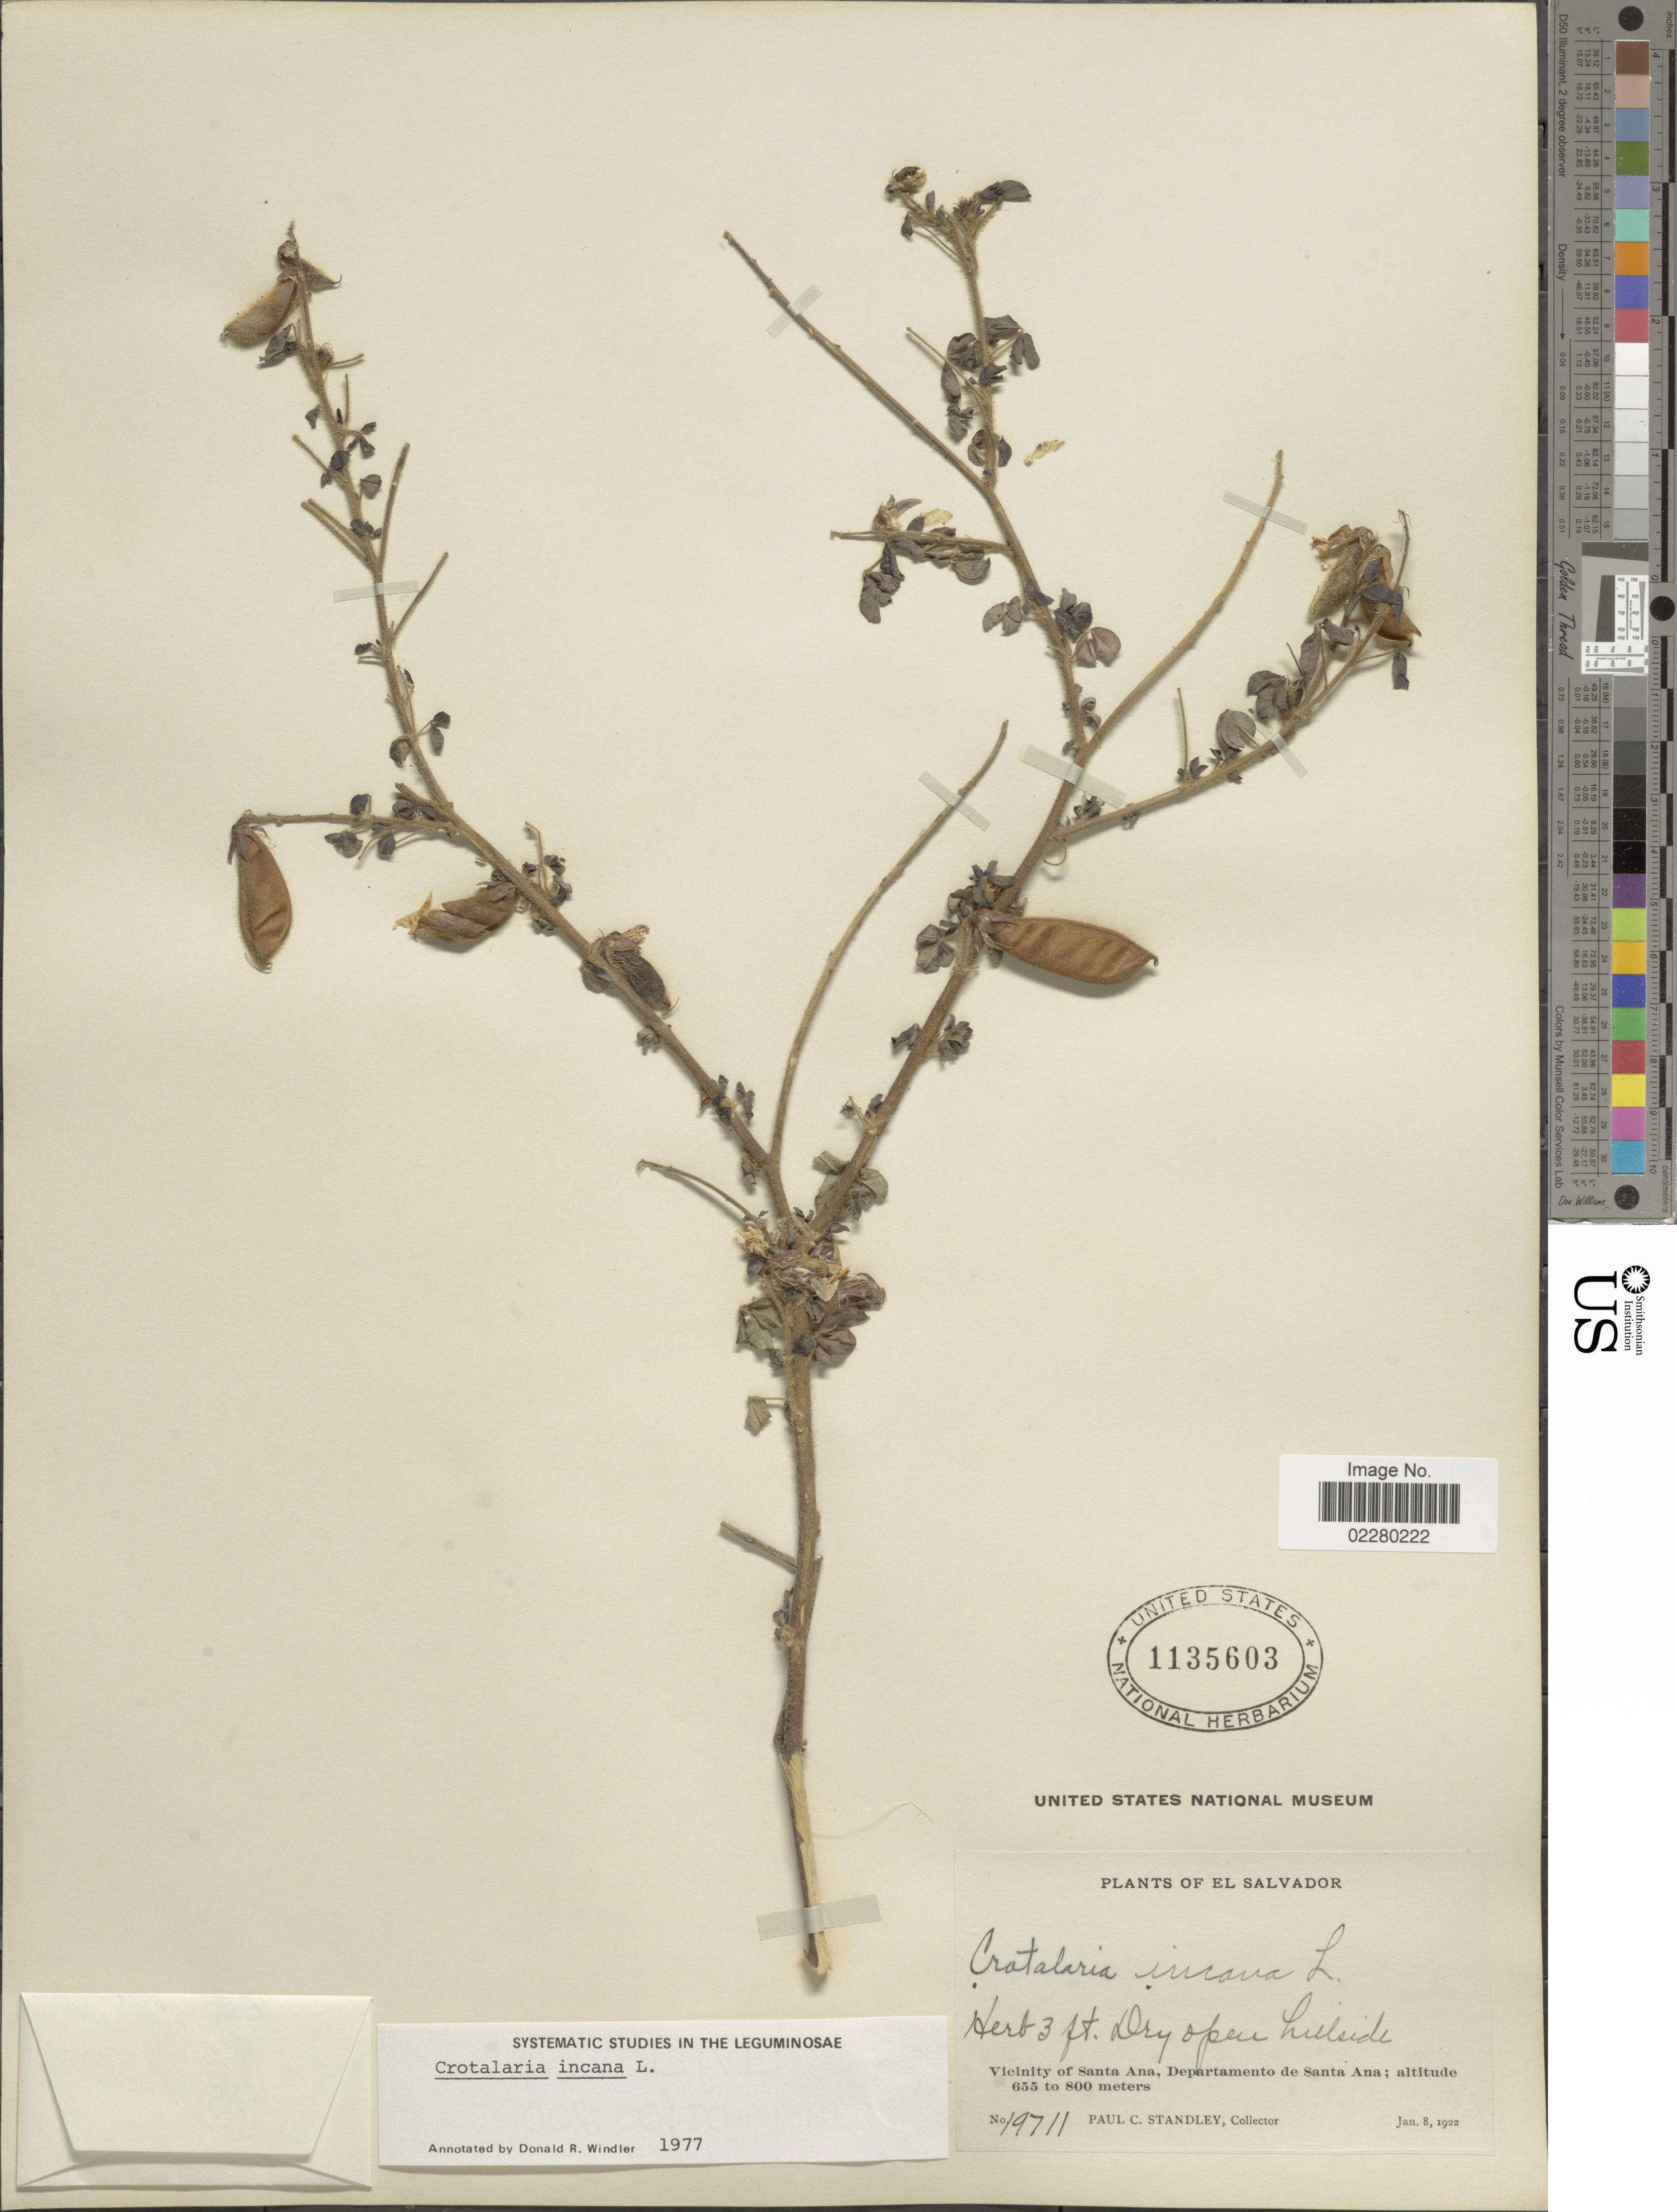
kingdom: Plantae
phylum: Tracheophyta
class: Magnoliopsida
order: Fabales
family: Fabaceae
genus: Crotalaria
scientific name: Crotalaria incana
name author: L.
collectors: P. C. Standley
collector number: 19711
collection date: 1922-01-08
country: El Salvador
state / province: Santa Ana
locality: Vicinity of Santa Ana, Departamento de Santa Ana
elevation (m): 655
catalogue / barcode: US 1135603